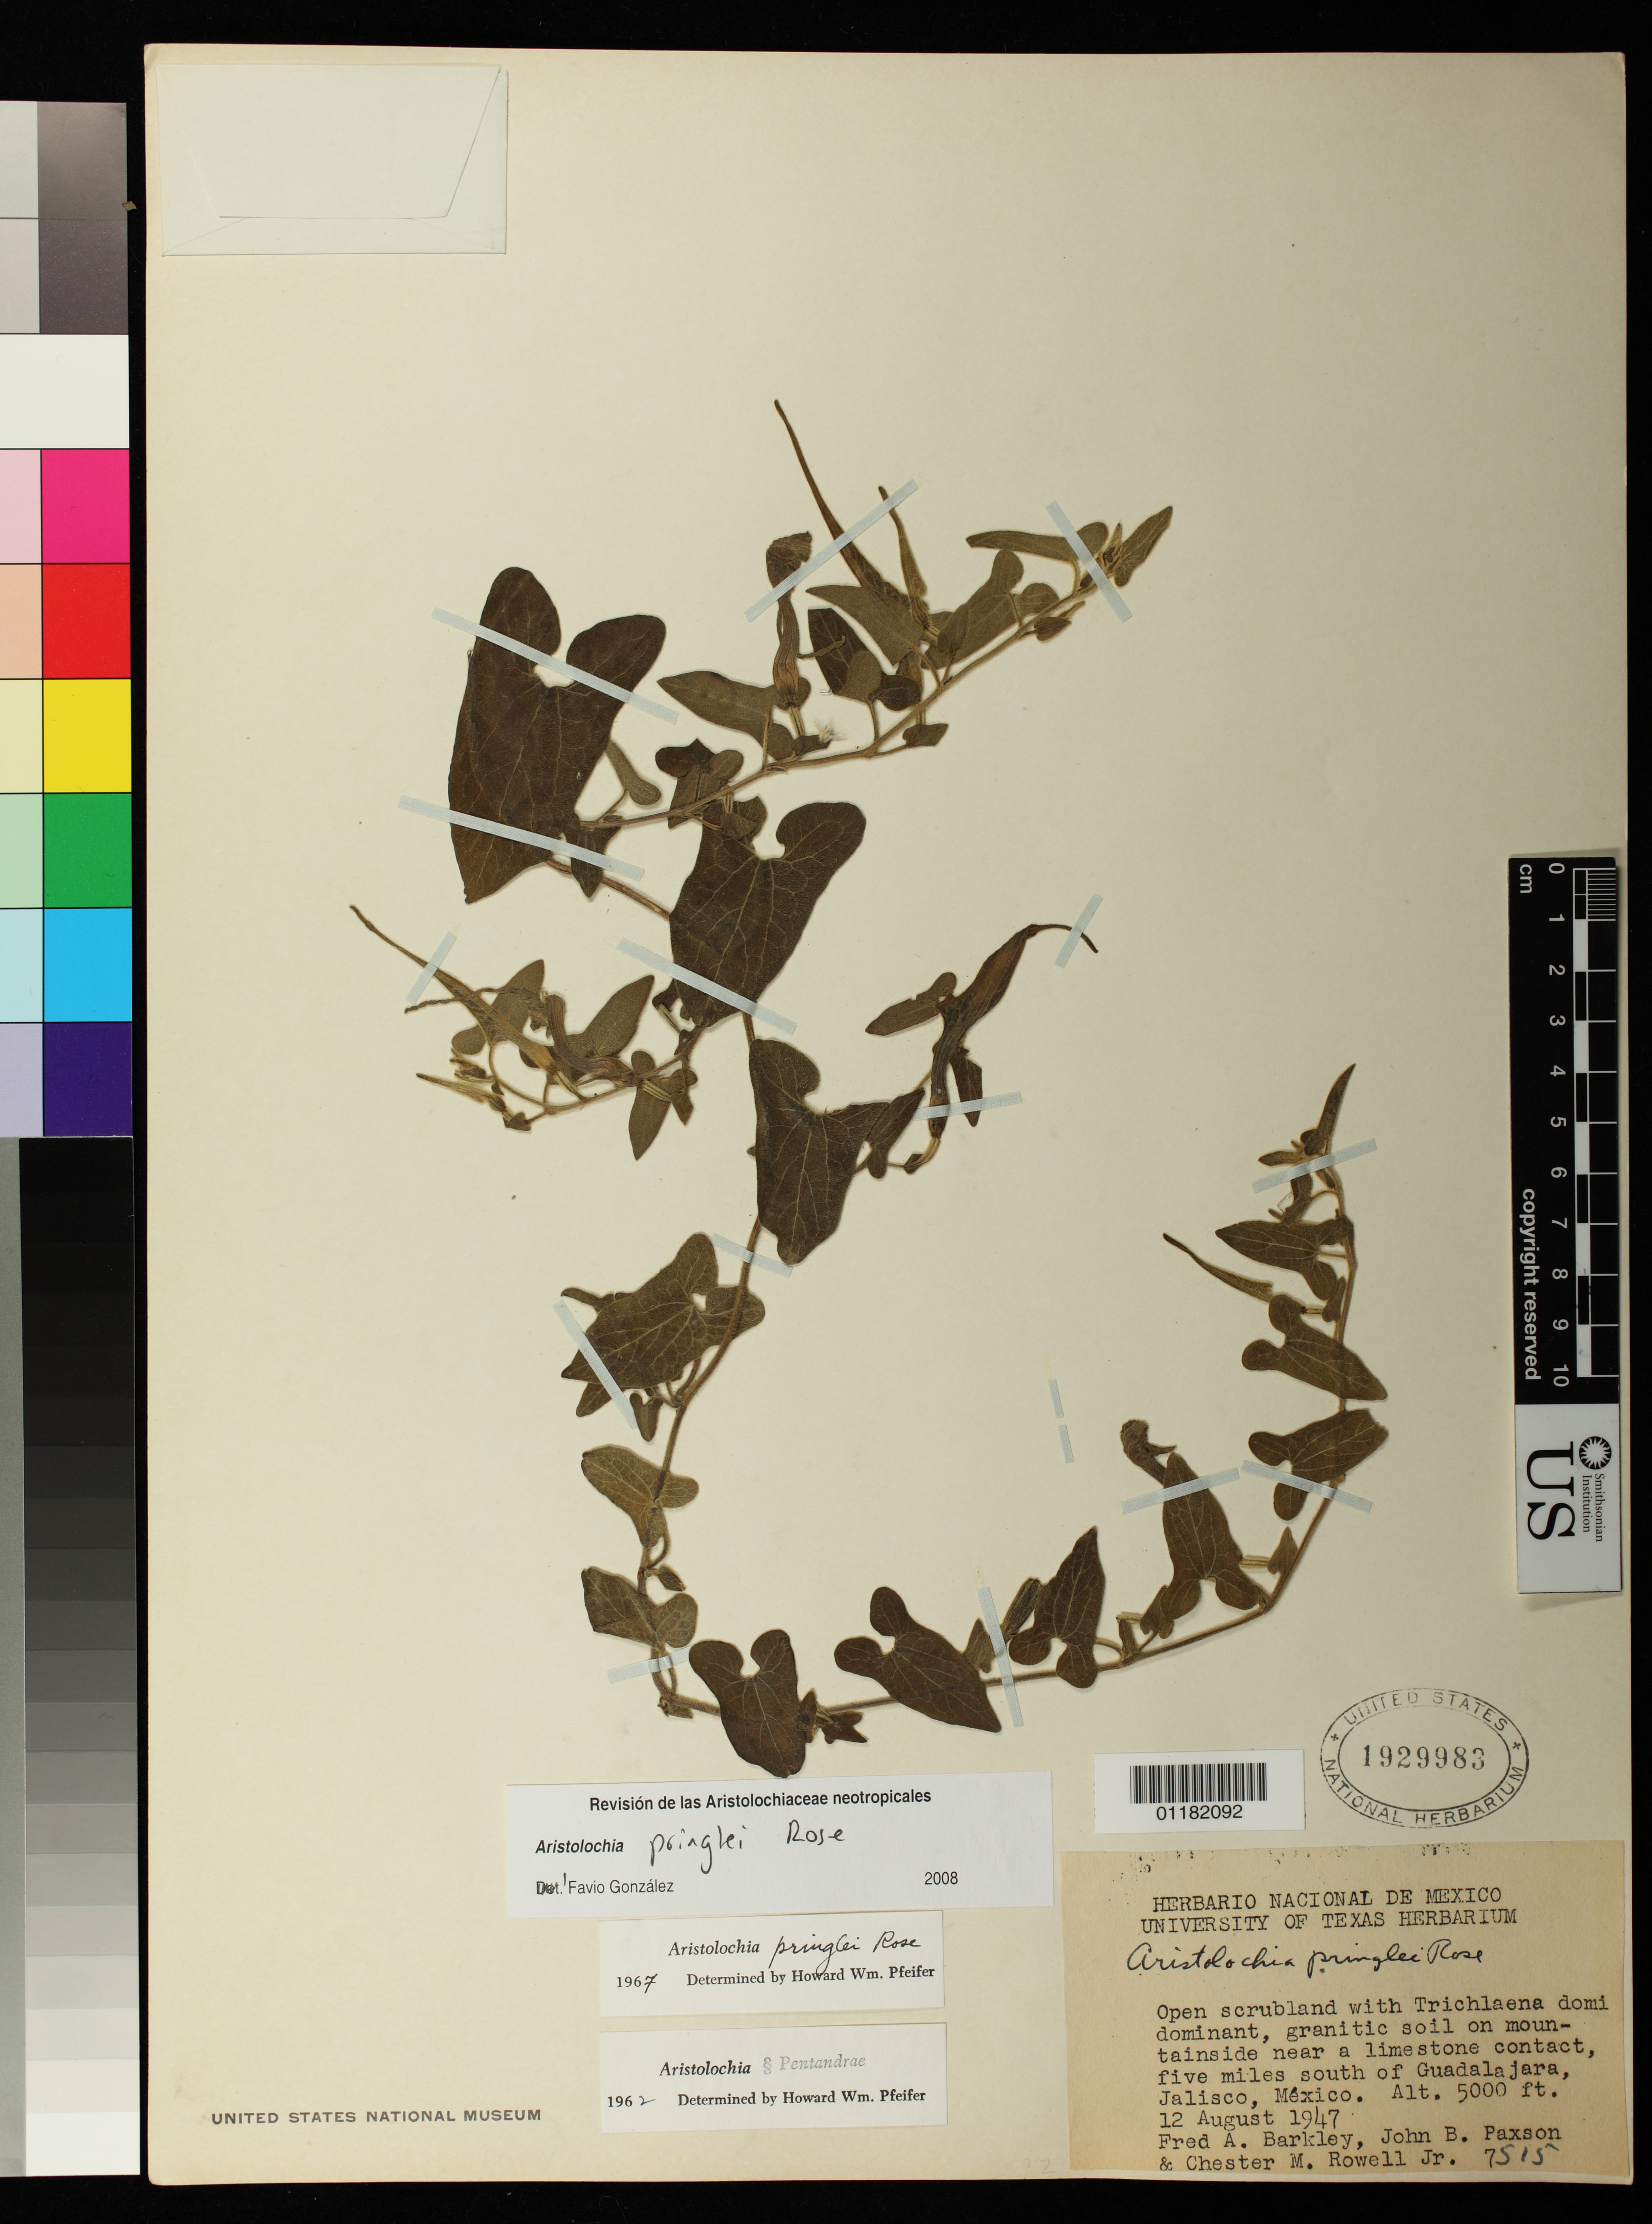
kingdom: Plantae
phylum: Tracheophyta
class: Magnoliopsida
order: Piperales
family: Aristolochiaceae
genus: Aristolochia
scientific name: Aristolochia pringlei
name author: Rose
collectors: F. A. Barkley, J. B. Paxson & C. M. Rowell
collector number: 7515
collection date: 1947-08-12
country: Mexico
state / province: Jalisco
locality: Five miles south of Guadalajara.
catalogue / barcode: US 1929983